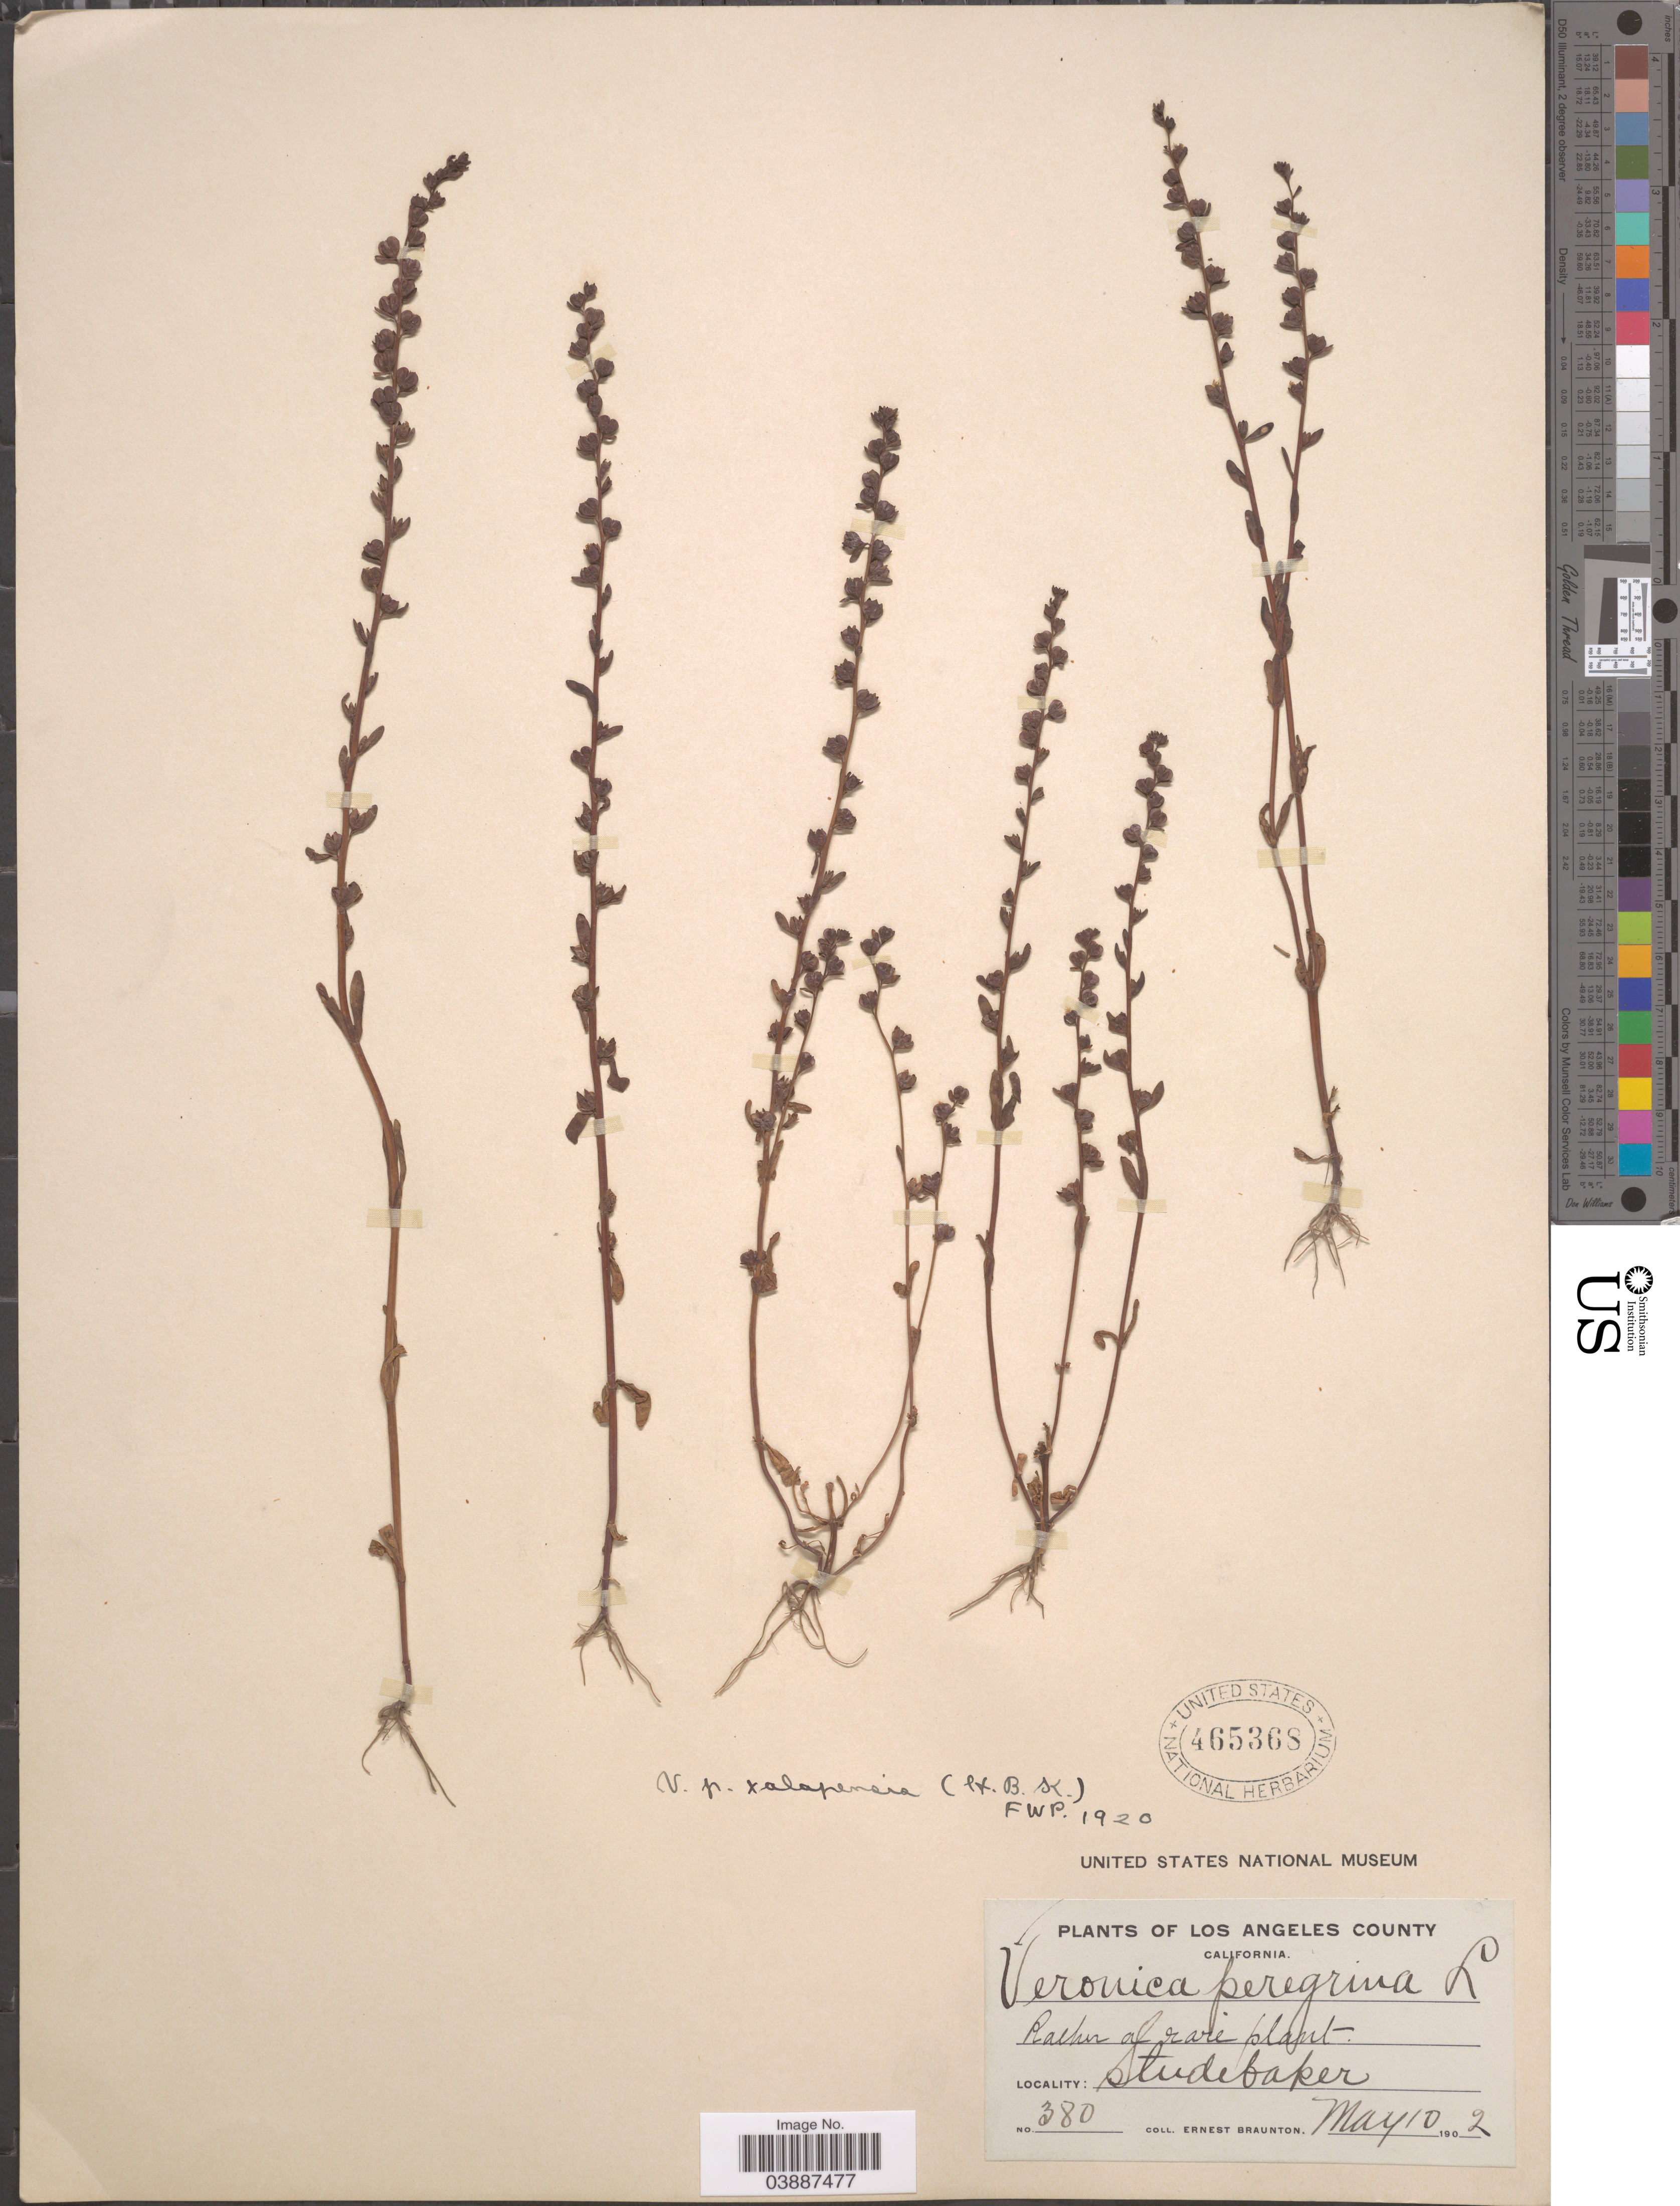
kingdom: Plantae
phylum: Tracheophyta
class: Magnoliopsida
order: Lamiales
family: Plantaginaceae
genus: Veronica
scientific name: Veronica xalapensis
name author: Kunth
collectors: E. Braunton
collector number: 380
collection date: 1902-05-10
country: United States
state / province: California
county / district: Los Angeles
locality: Los Angeles County. Studebaker.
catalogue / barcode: US 465368